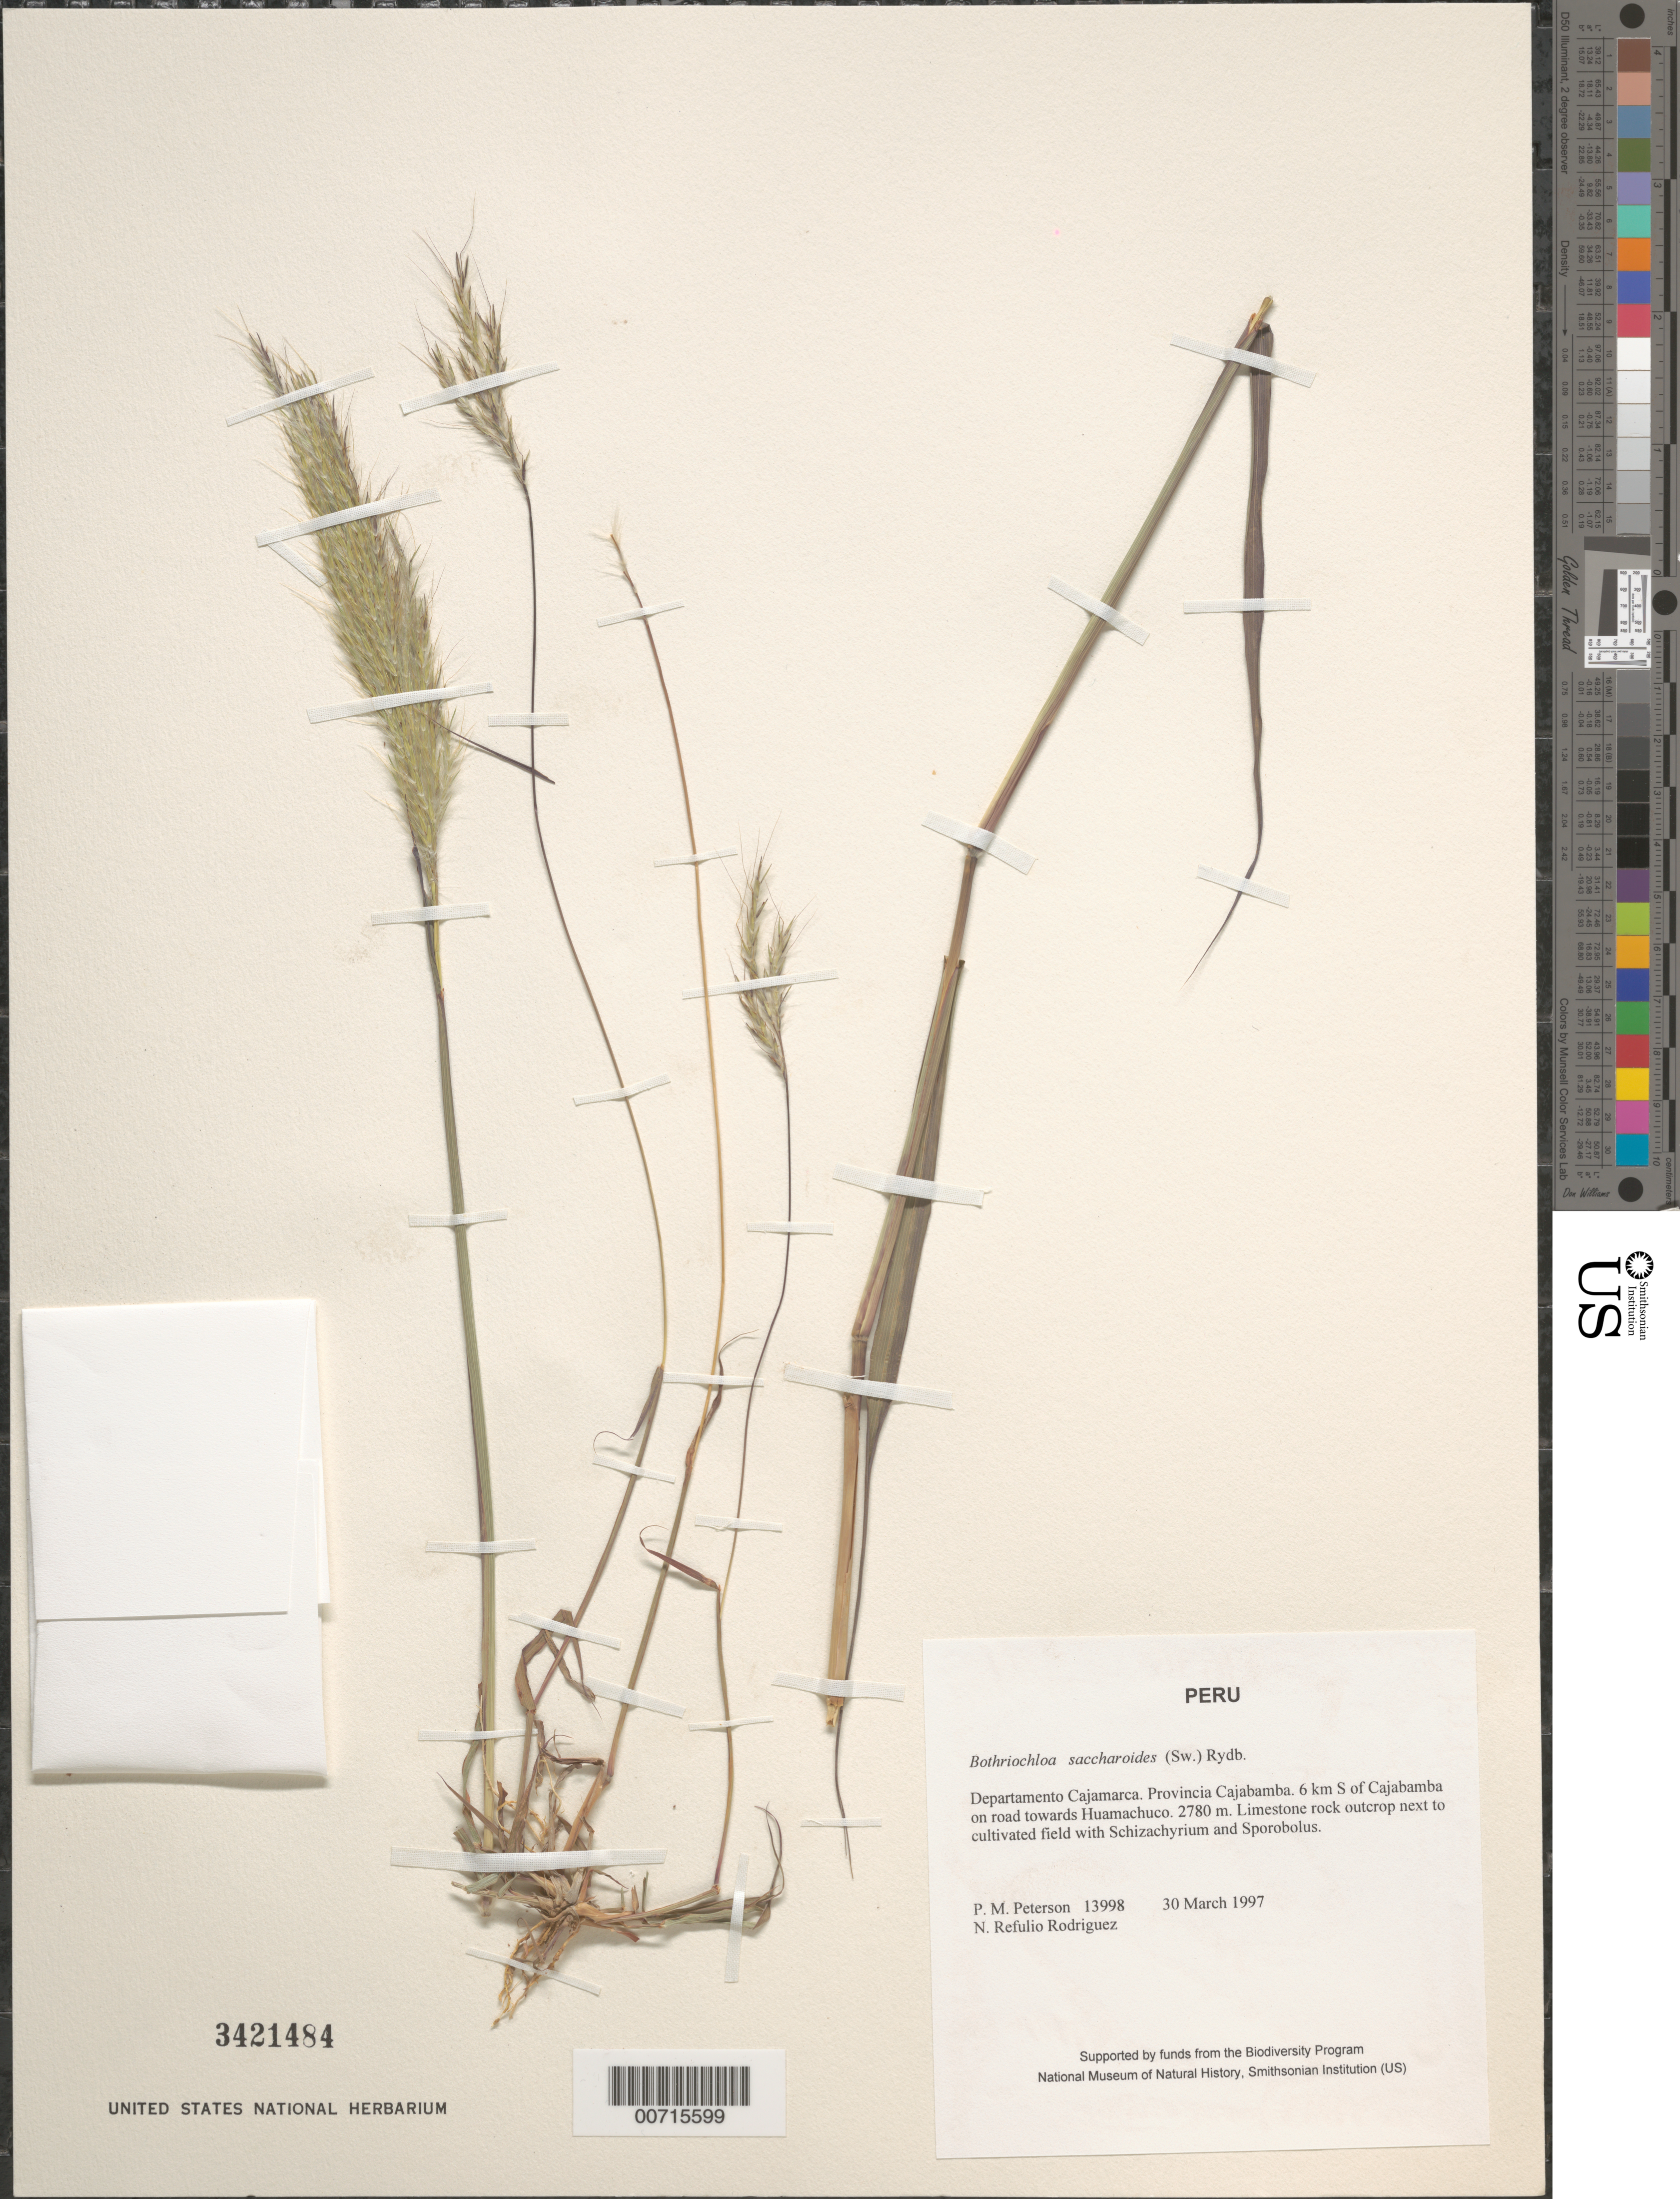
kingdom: Plantae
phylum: Tracheophyta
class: Liliopsida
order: Poales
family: Poaceae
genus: Bothriochloa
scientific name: Bothriochloa saccharoides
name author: (Sw.) Rydb.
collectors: P. M. Peterson & N. Refulio-Rodríguez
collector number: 13998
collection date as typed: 30 Mar 1997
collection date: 1997-03-30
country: Peru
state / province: Cajamarca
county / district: Cajabamba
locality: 6 km S of Cajabamba on road towards Huamachuco.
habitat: Limestone rock outcrop next to cultivated field with Schizachyrium and Sporobolus.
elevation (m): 2780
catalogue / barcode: US 3421484